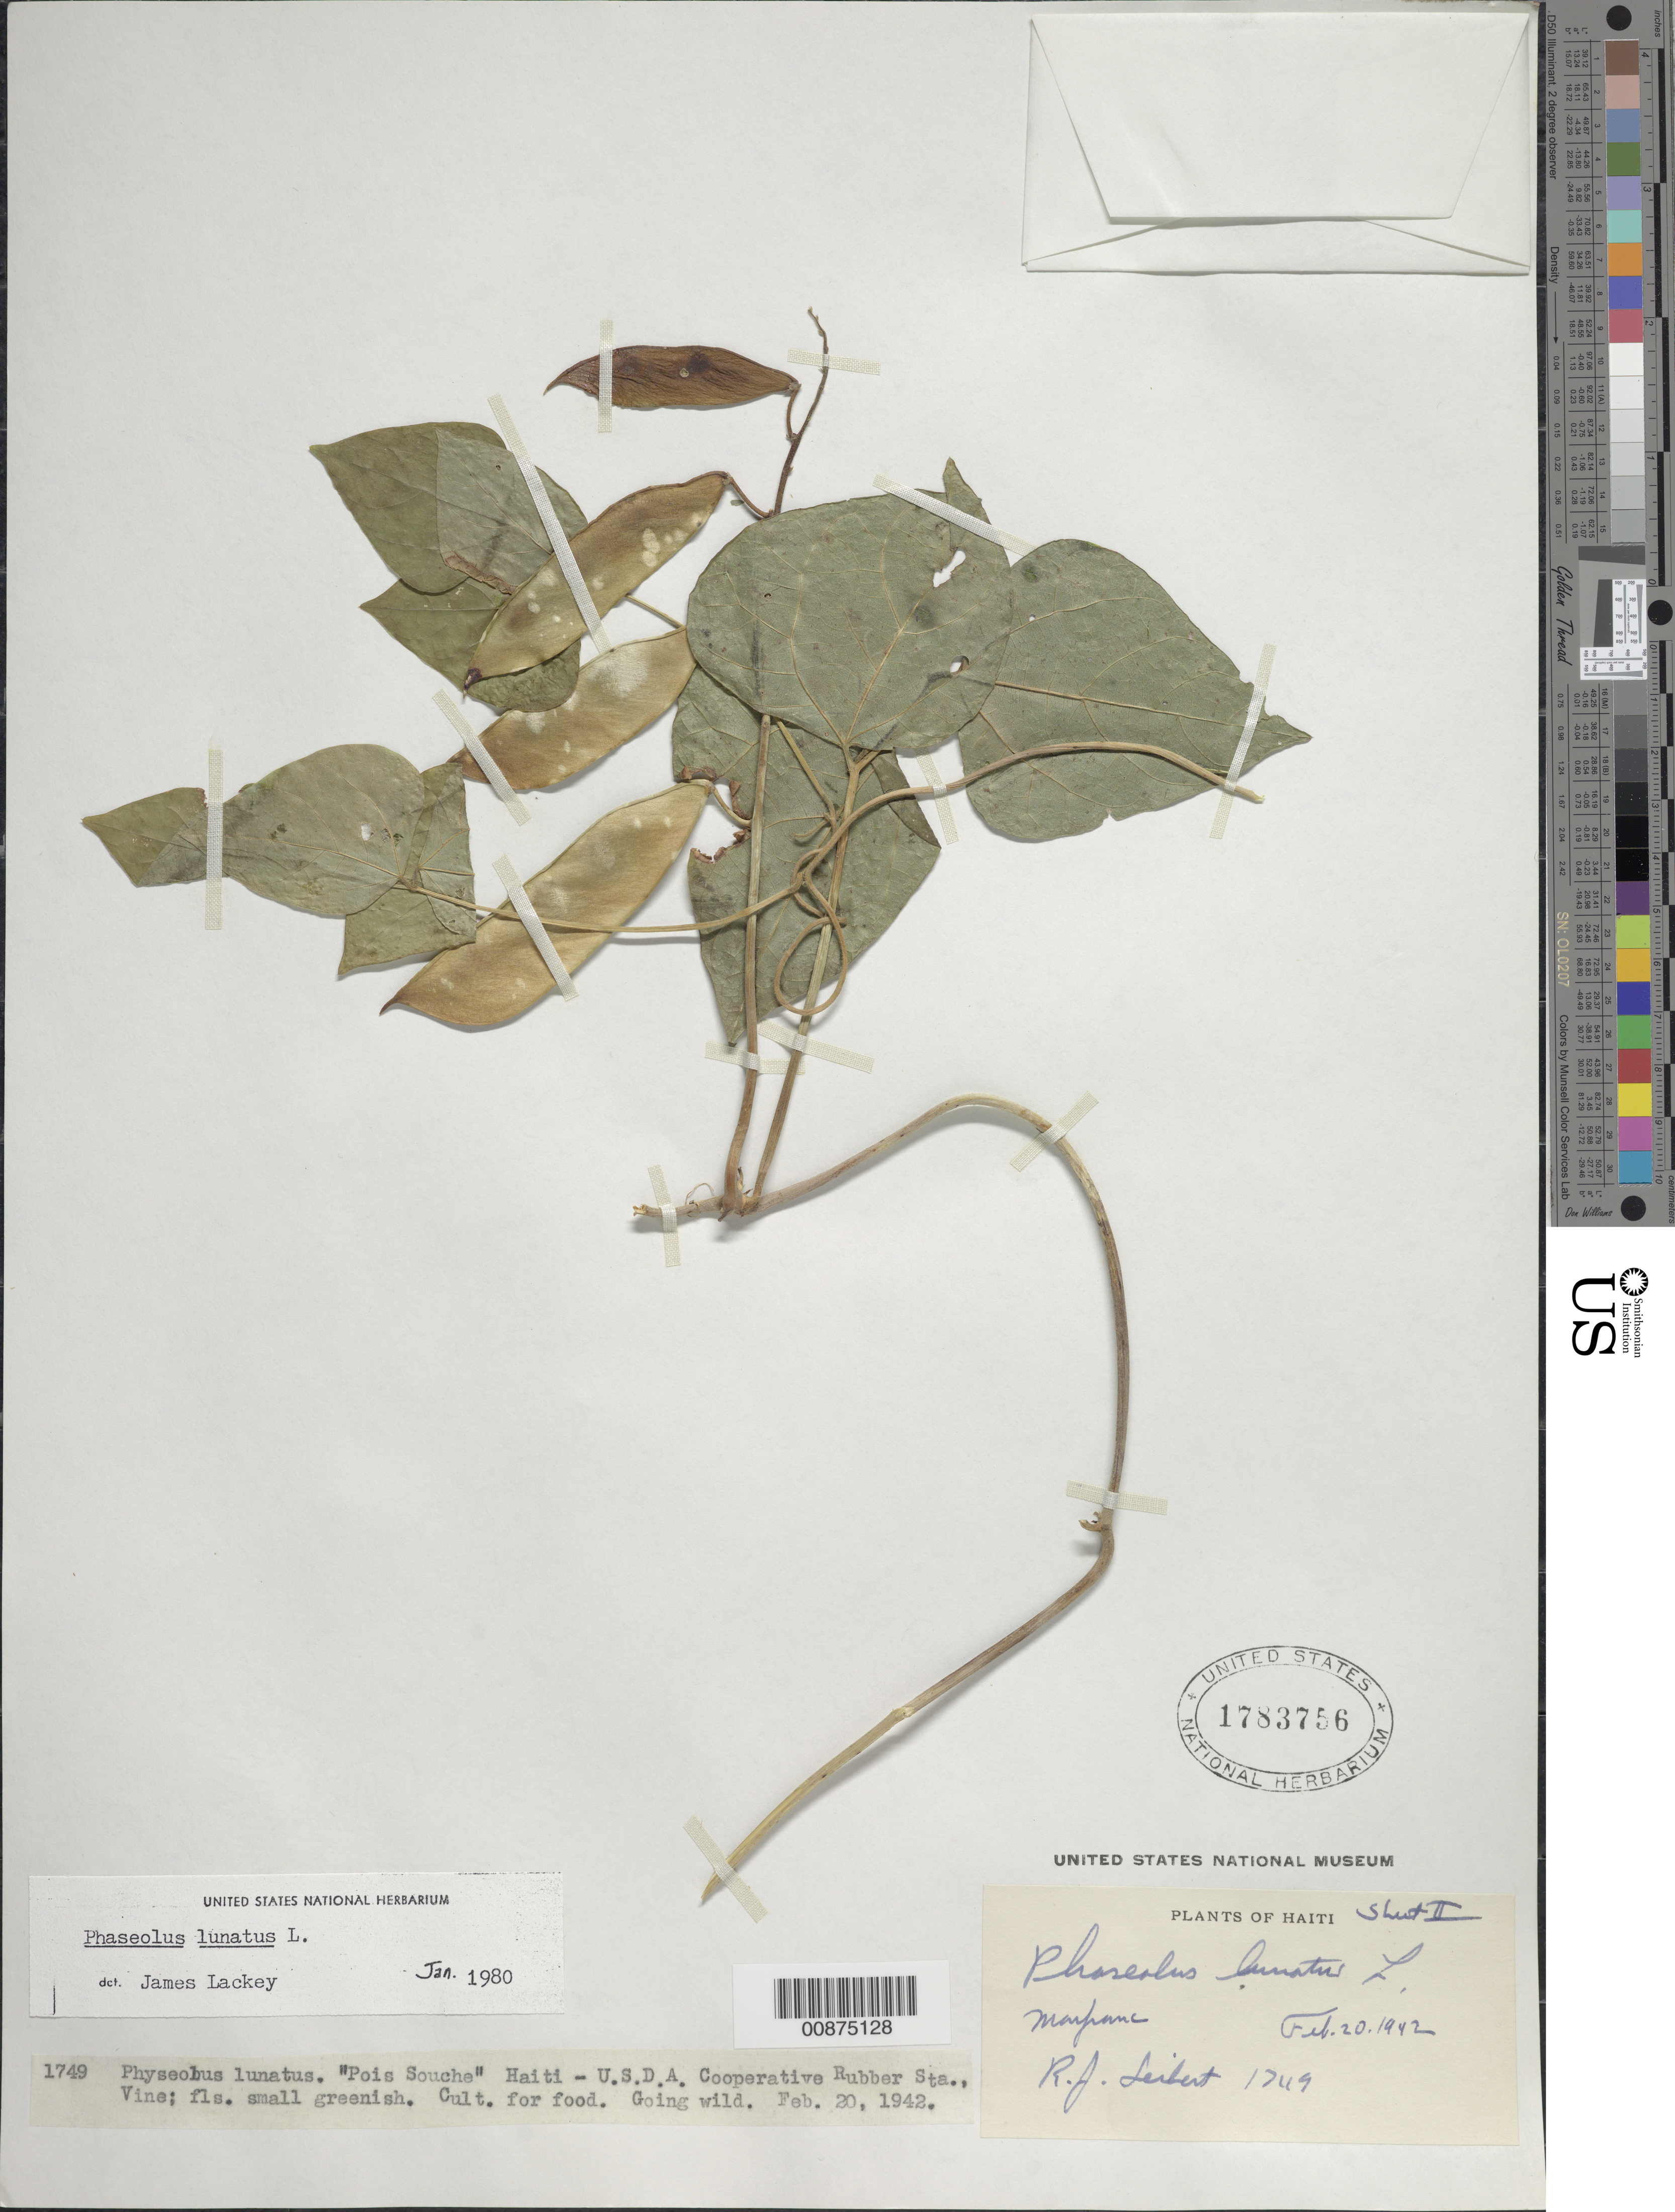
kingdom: Plantae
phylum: Tracheophyta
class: Magnoliopsida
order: Fabales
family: Fabaceae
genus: Phaseolus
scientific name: Phaseolus lunatus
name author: L.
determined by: Lackey, J.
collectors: R. J. Seibert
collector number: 1749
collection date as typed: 20 Feb 1942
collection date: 1942-02-20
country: Haiti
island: Hispaniola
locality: U.S.D.A. Cooperative Rubber Sta., Marfrac.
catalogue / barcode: US 1783756